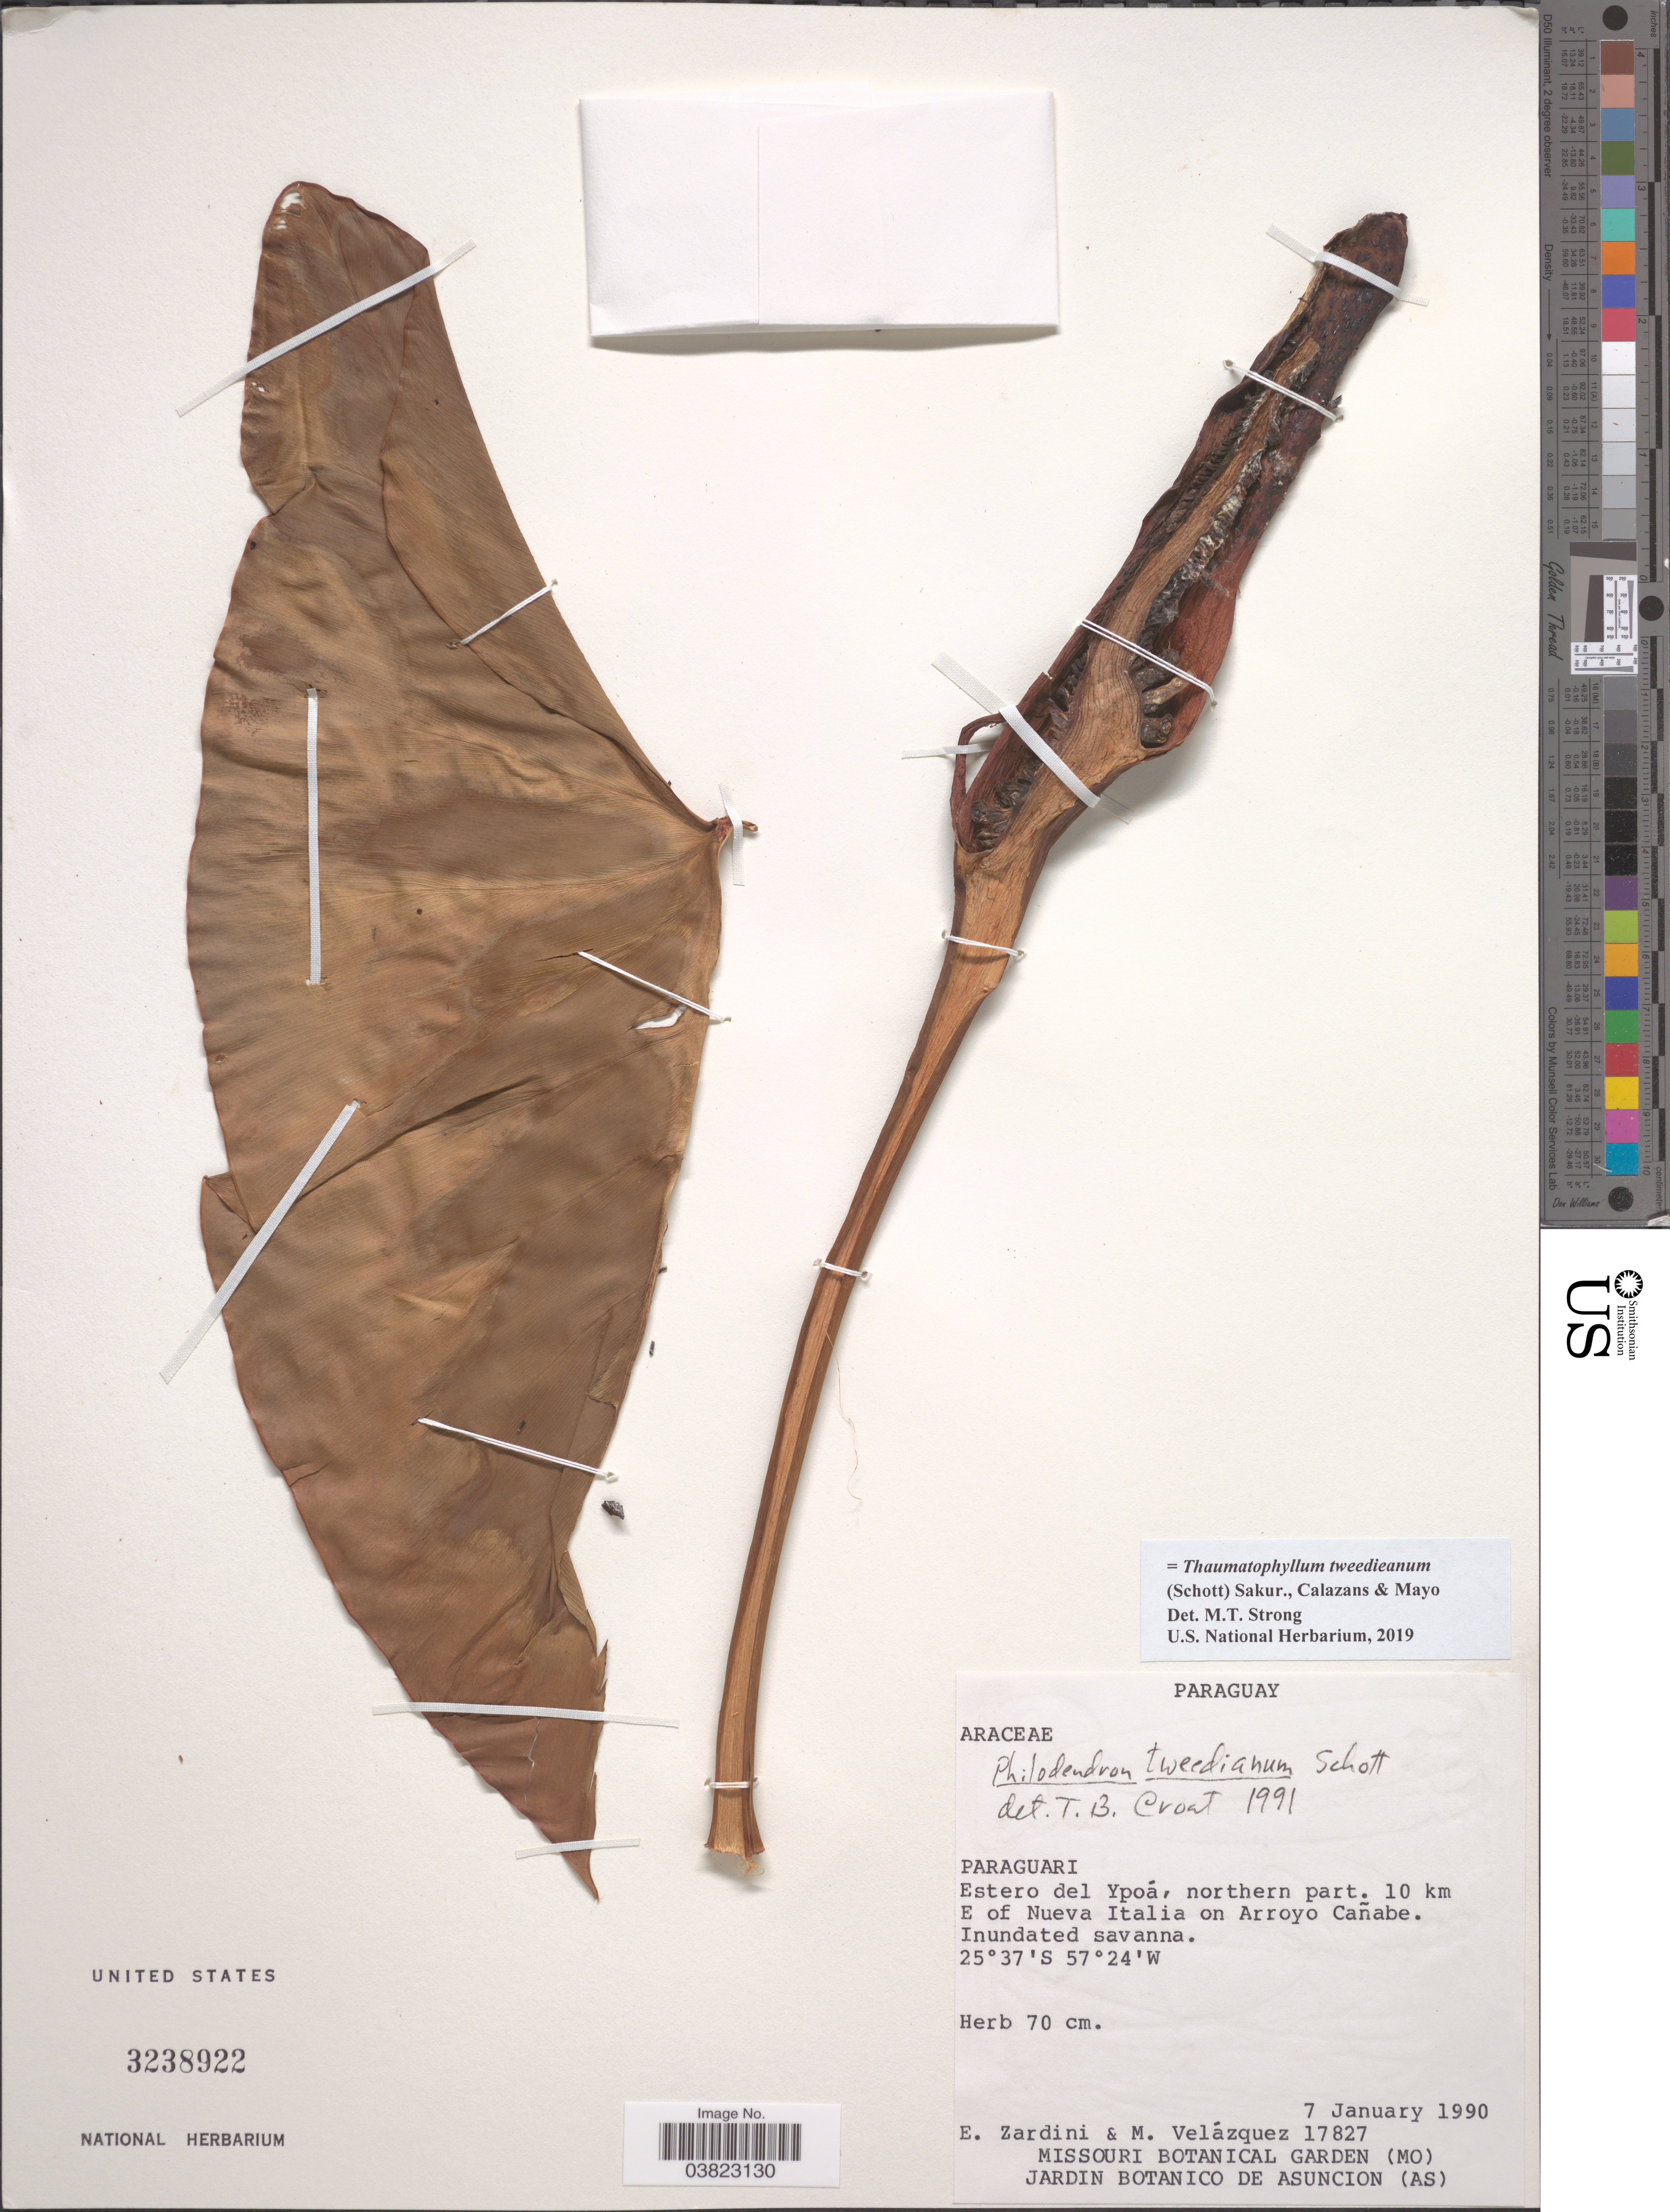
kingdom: Plantae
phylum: Tracheophyta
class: Liliopsida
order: Alismatales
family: Araceae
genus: Thaumatophyllum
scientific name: Thaumatophyllum tweedieanum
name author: (Schott) Sakur. et al.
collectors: E. Zardini & M. Velazquez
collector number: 17827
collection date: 1990-01-07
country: Paraguay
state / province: Paraguari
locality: Estero del Ypoá, northern part. 10 km E of Nueva Italia on Arroyo Cañabe. Inundated savanna.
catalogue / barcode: US 3238922